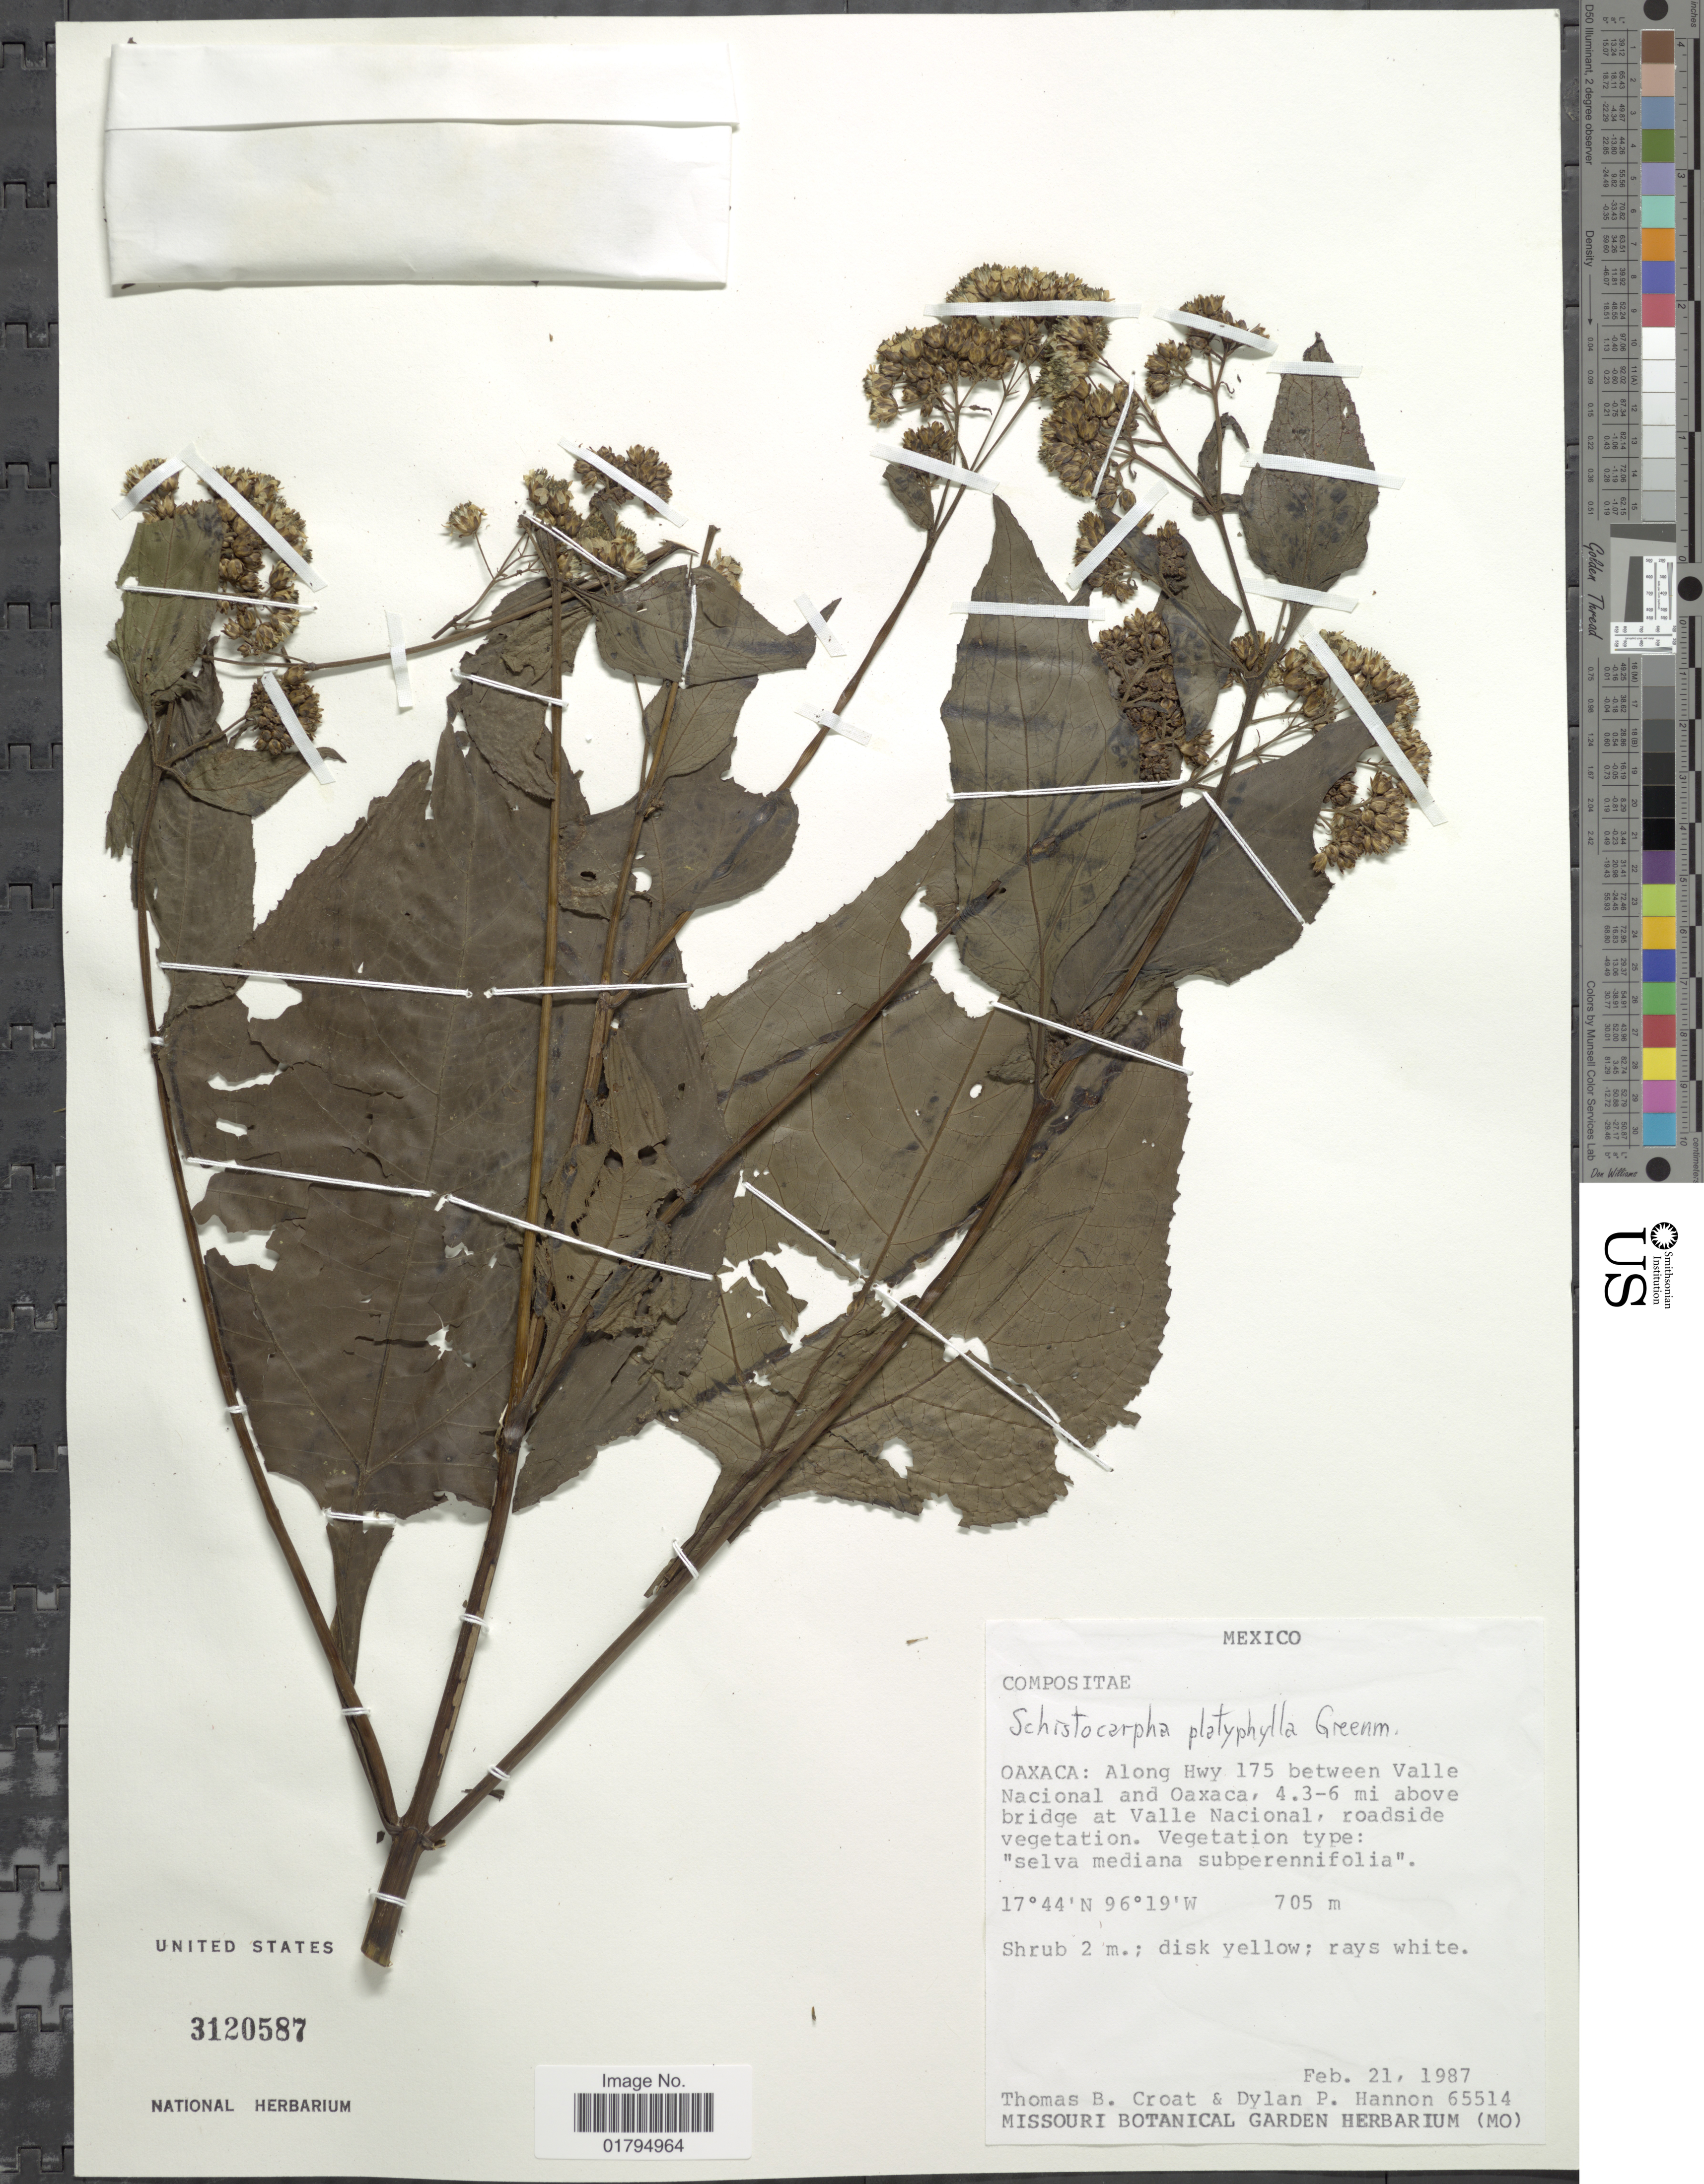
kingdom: Plantae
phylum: Tracheophyta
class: Magnoliopsida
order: Asterales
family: Asteraceae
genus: Schistocarpha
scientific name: Schistocarpha platyphylla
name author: Greenm.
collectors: T. B. Croat & D. Hannon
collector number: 65514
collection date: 1987-02-21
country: Mexico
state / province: Oaxaca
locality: Along Hwy 175 between Valle Nacional and Oaxaca, 4.3-6 mi above bridge at Valle Nacional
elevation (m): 705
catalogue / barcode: US 3120587